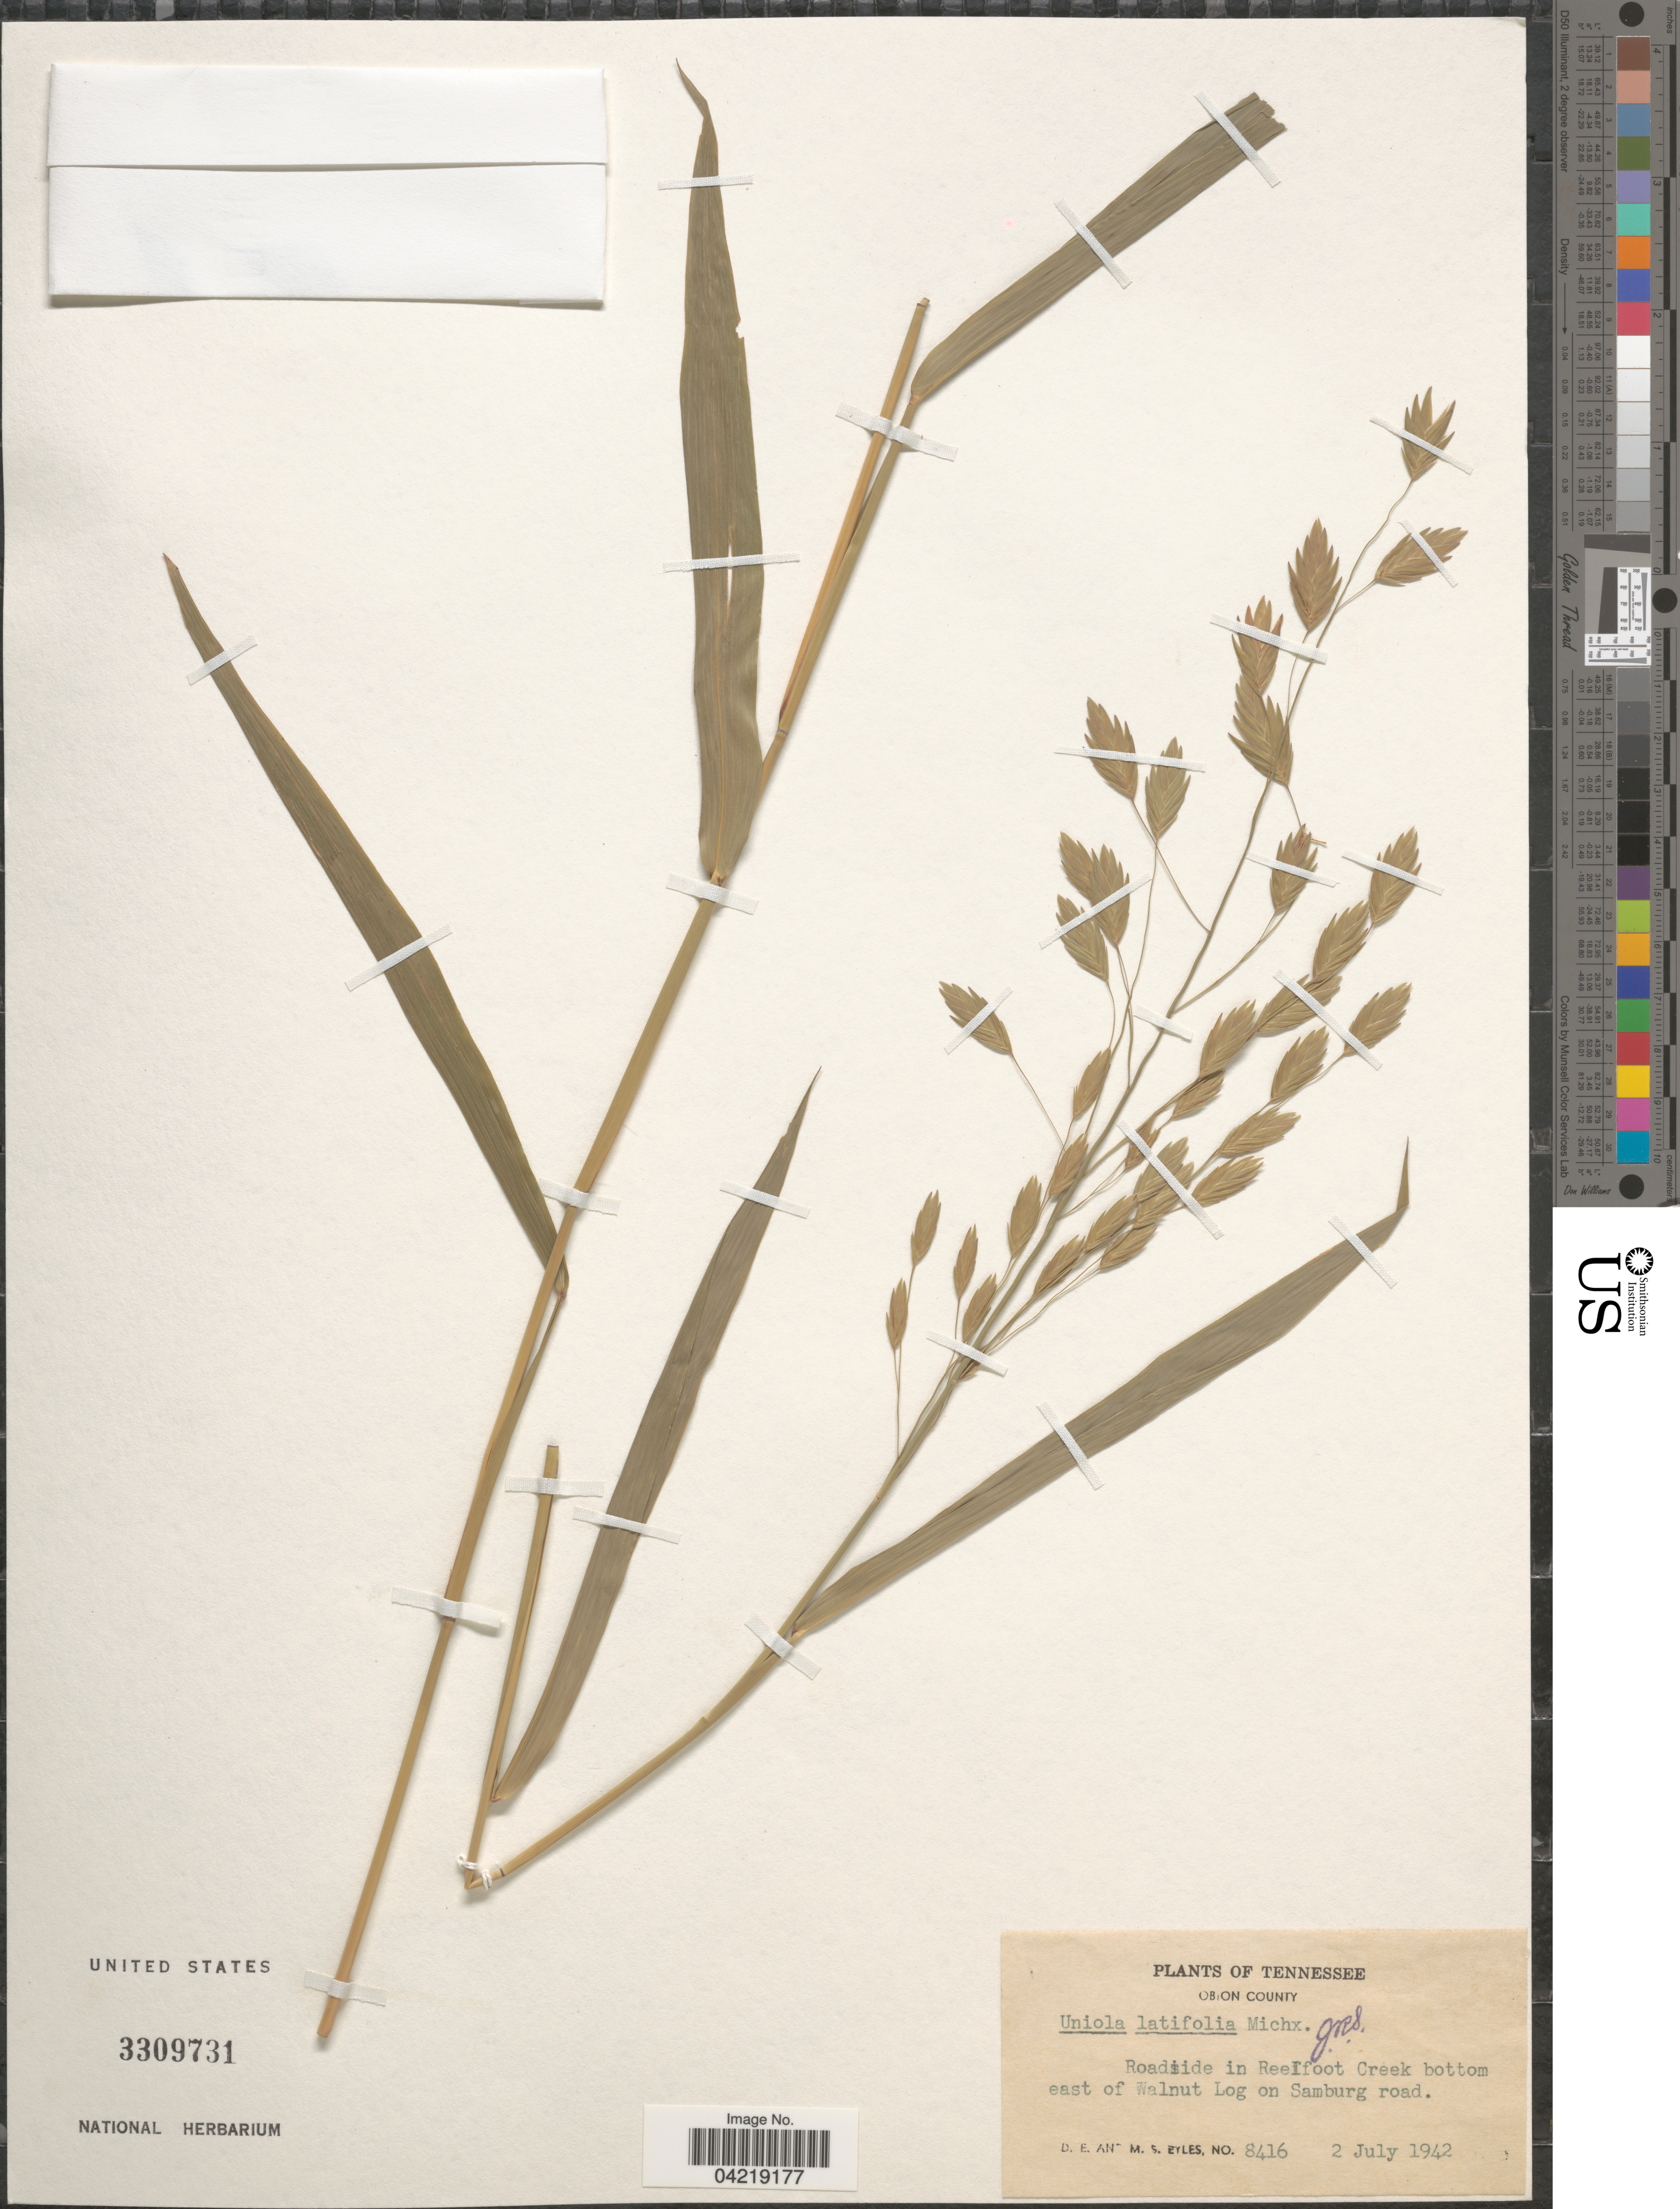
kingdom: Plantae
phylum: Tracheophyta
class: Liliopsida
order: Poales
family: Poaceae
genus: Chasmanthium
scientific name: Chasmanthium latifolium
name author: (Michx.) H.O. Yates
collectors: D. Eyles & M. Eyles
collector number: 8416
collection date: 1942-07-02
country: United States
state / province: Tennessee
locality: Obion County. Roadside in Reelfoot Creek bottom east of Walnut Log on Samburg road.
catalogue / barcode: US 3309731